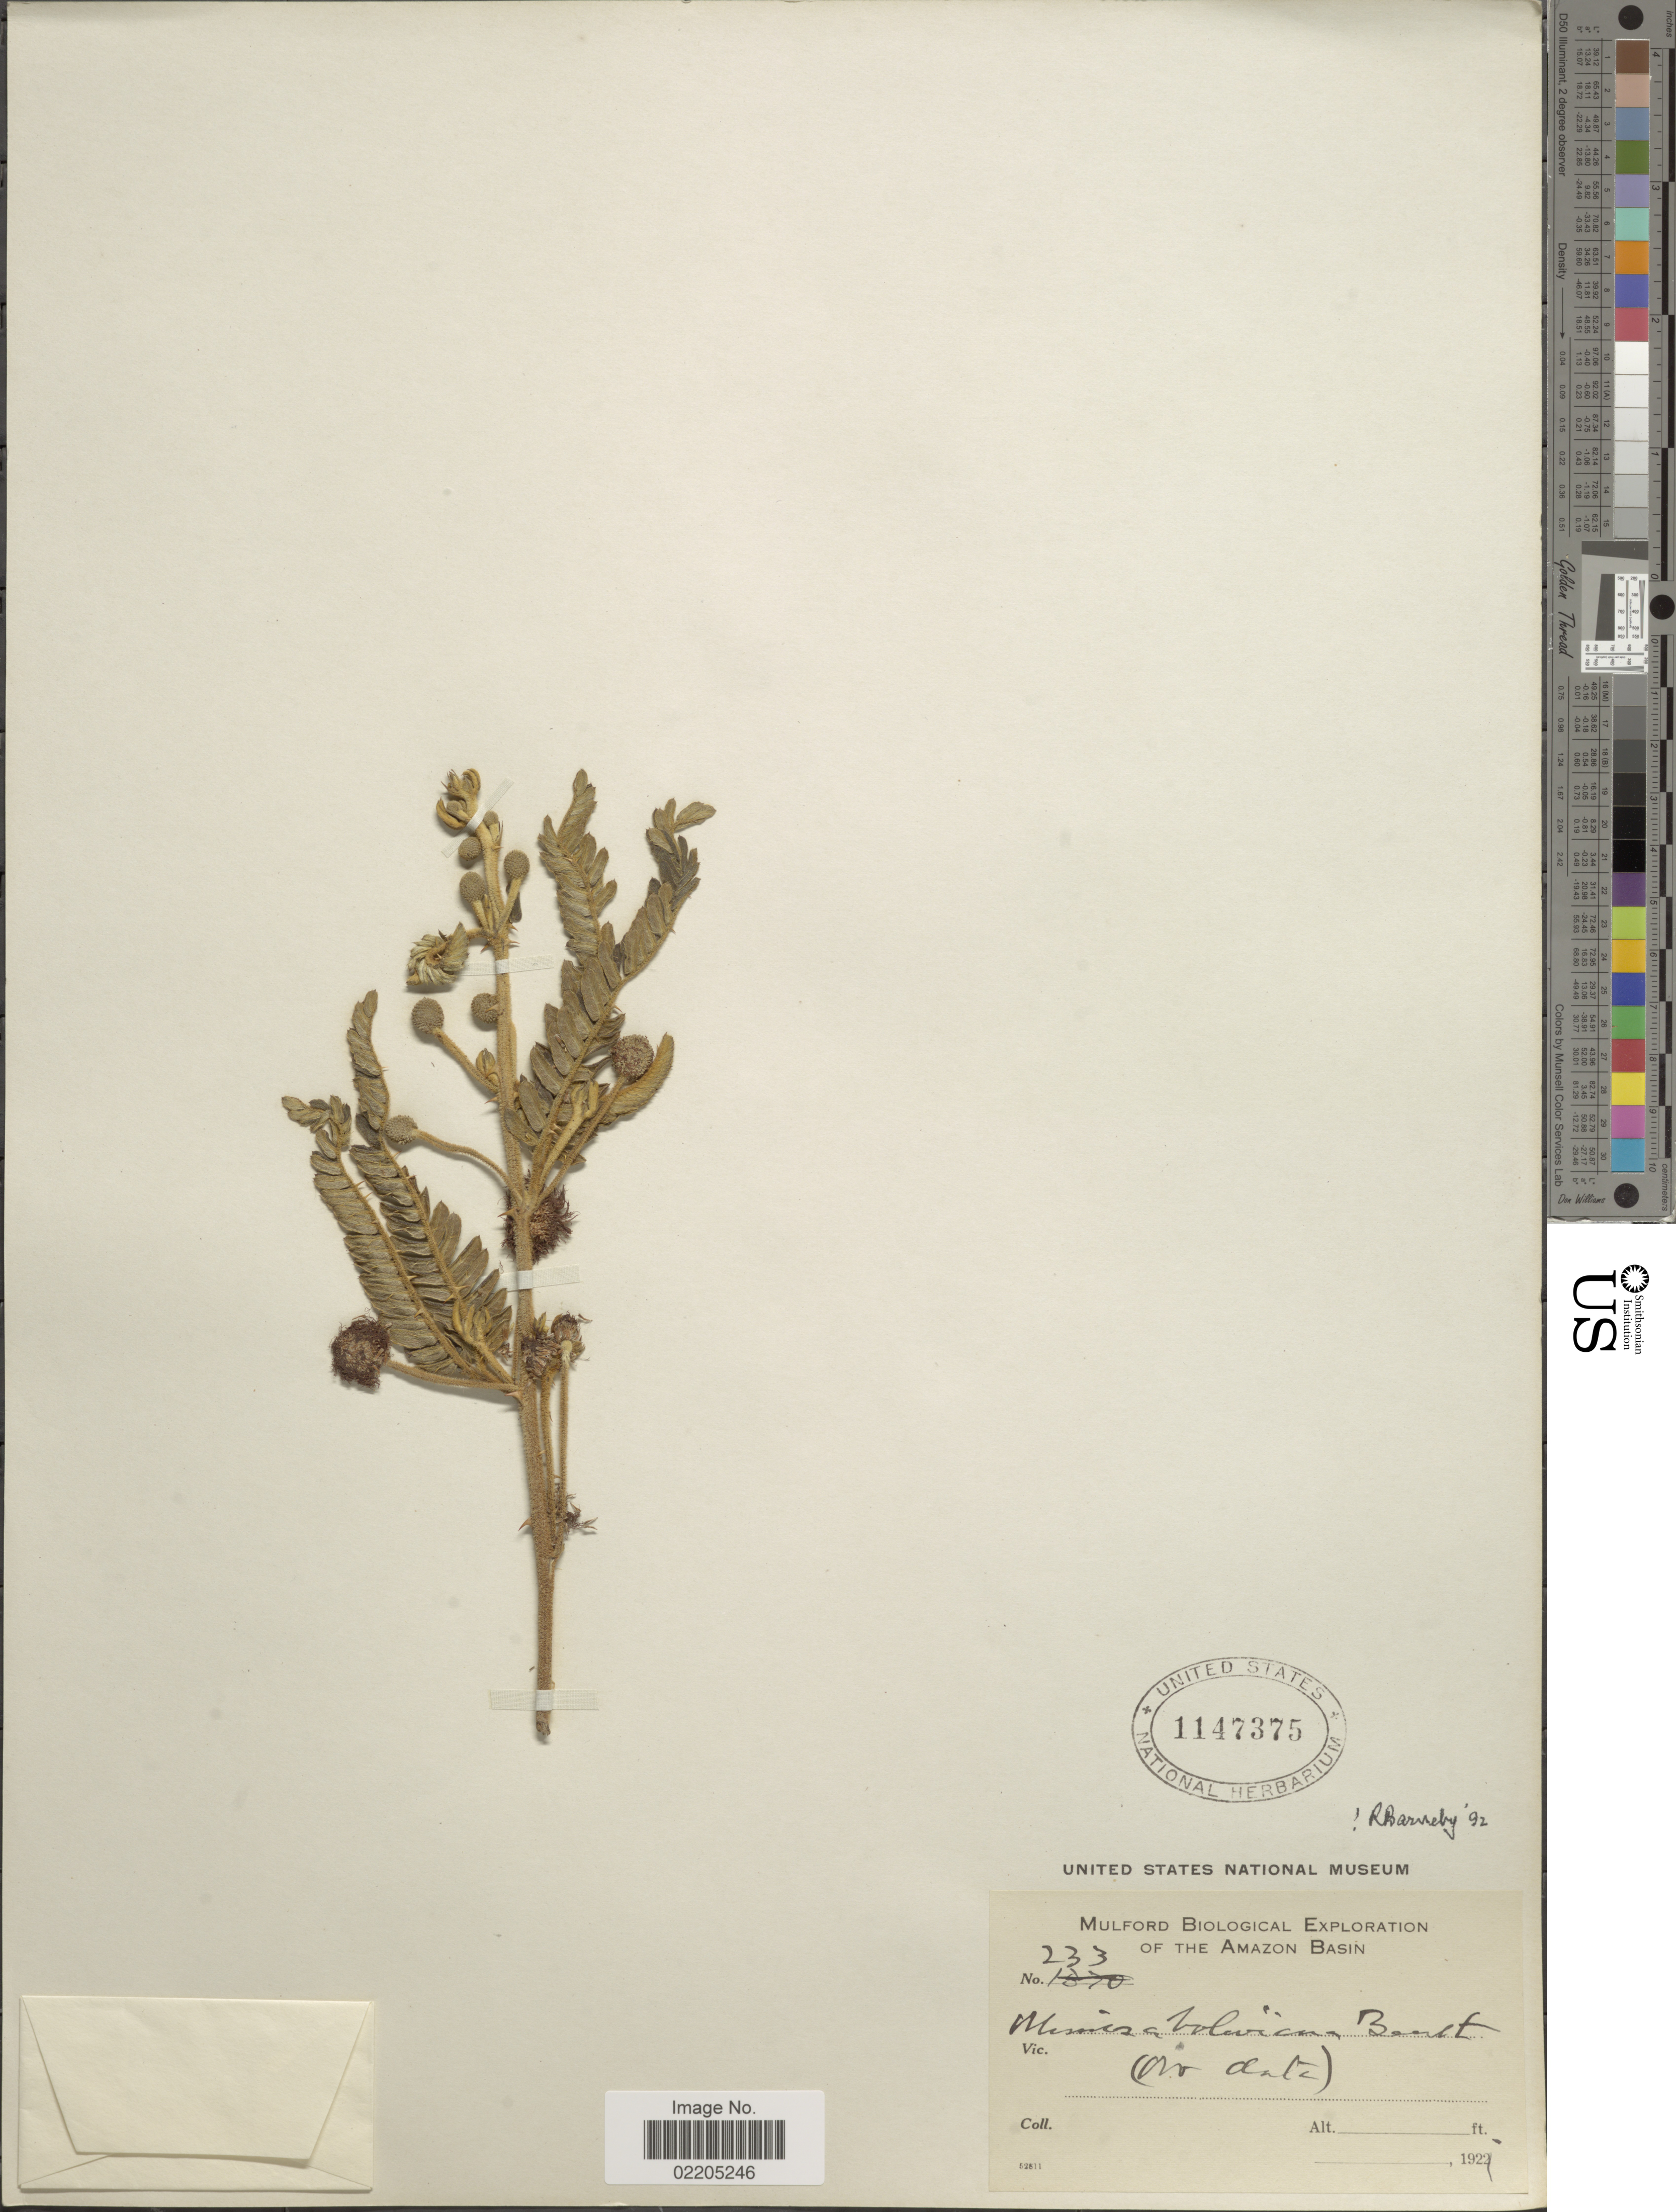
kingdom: Plantae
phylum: Tracheophyta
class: Magnoliopsida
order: Fabales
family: Fabaceae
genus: Mimosa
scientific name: Mimosa boliviana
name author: Benth.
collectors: Mulford Biological Exploration of the Amazon Basin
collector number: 233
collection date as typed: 1921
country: Bolivia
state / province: La Paz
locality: Amazon Basin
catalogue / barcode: US 1147375